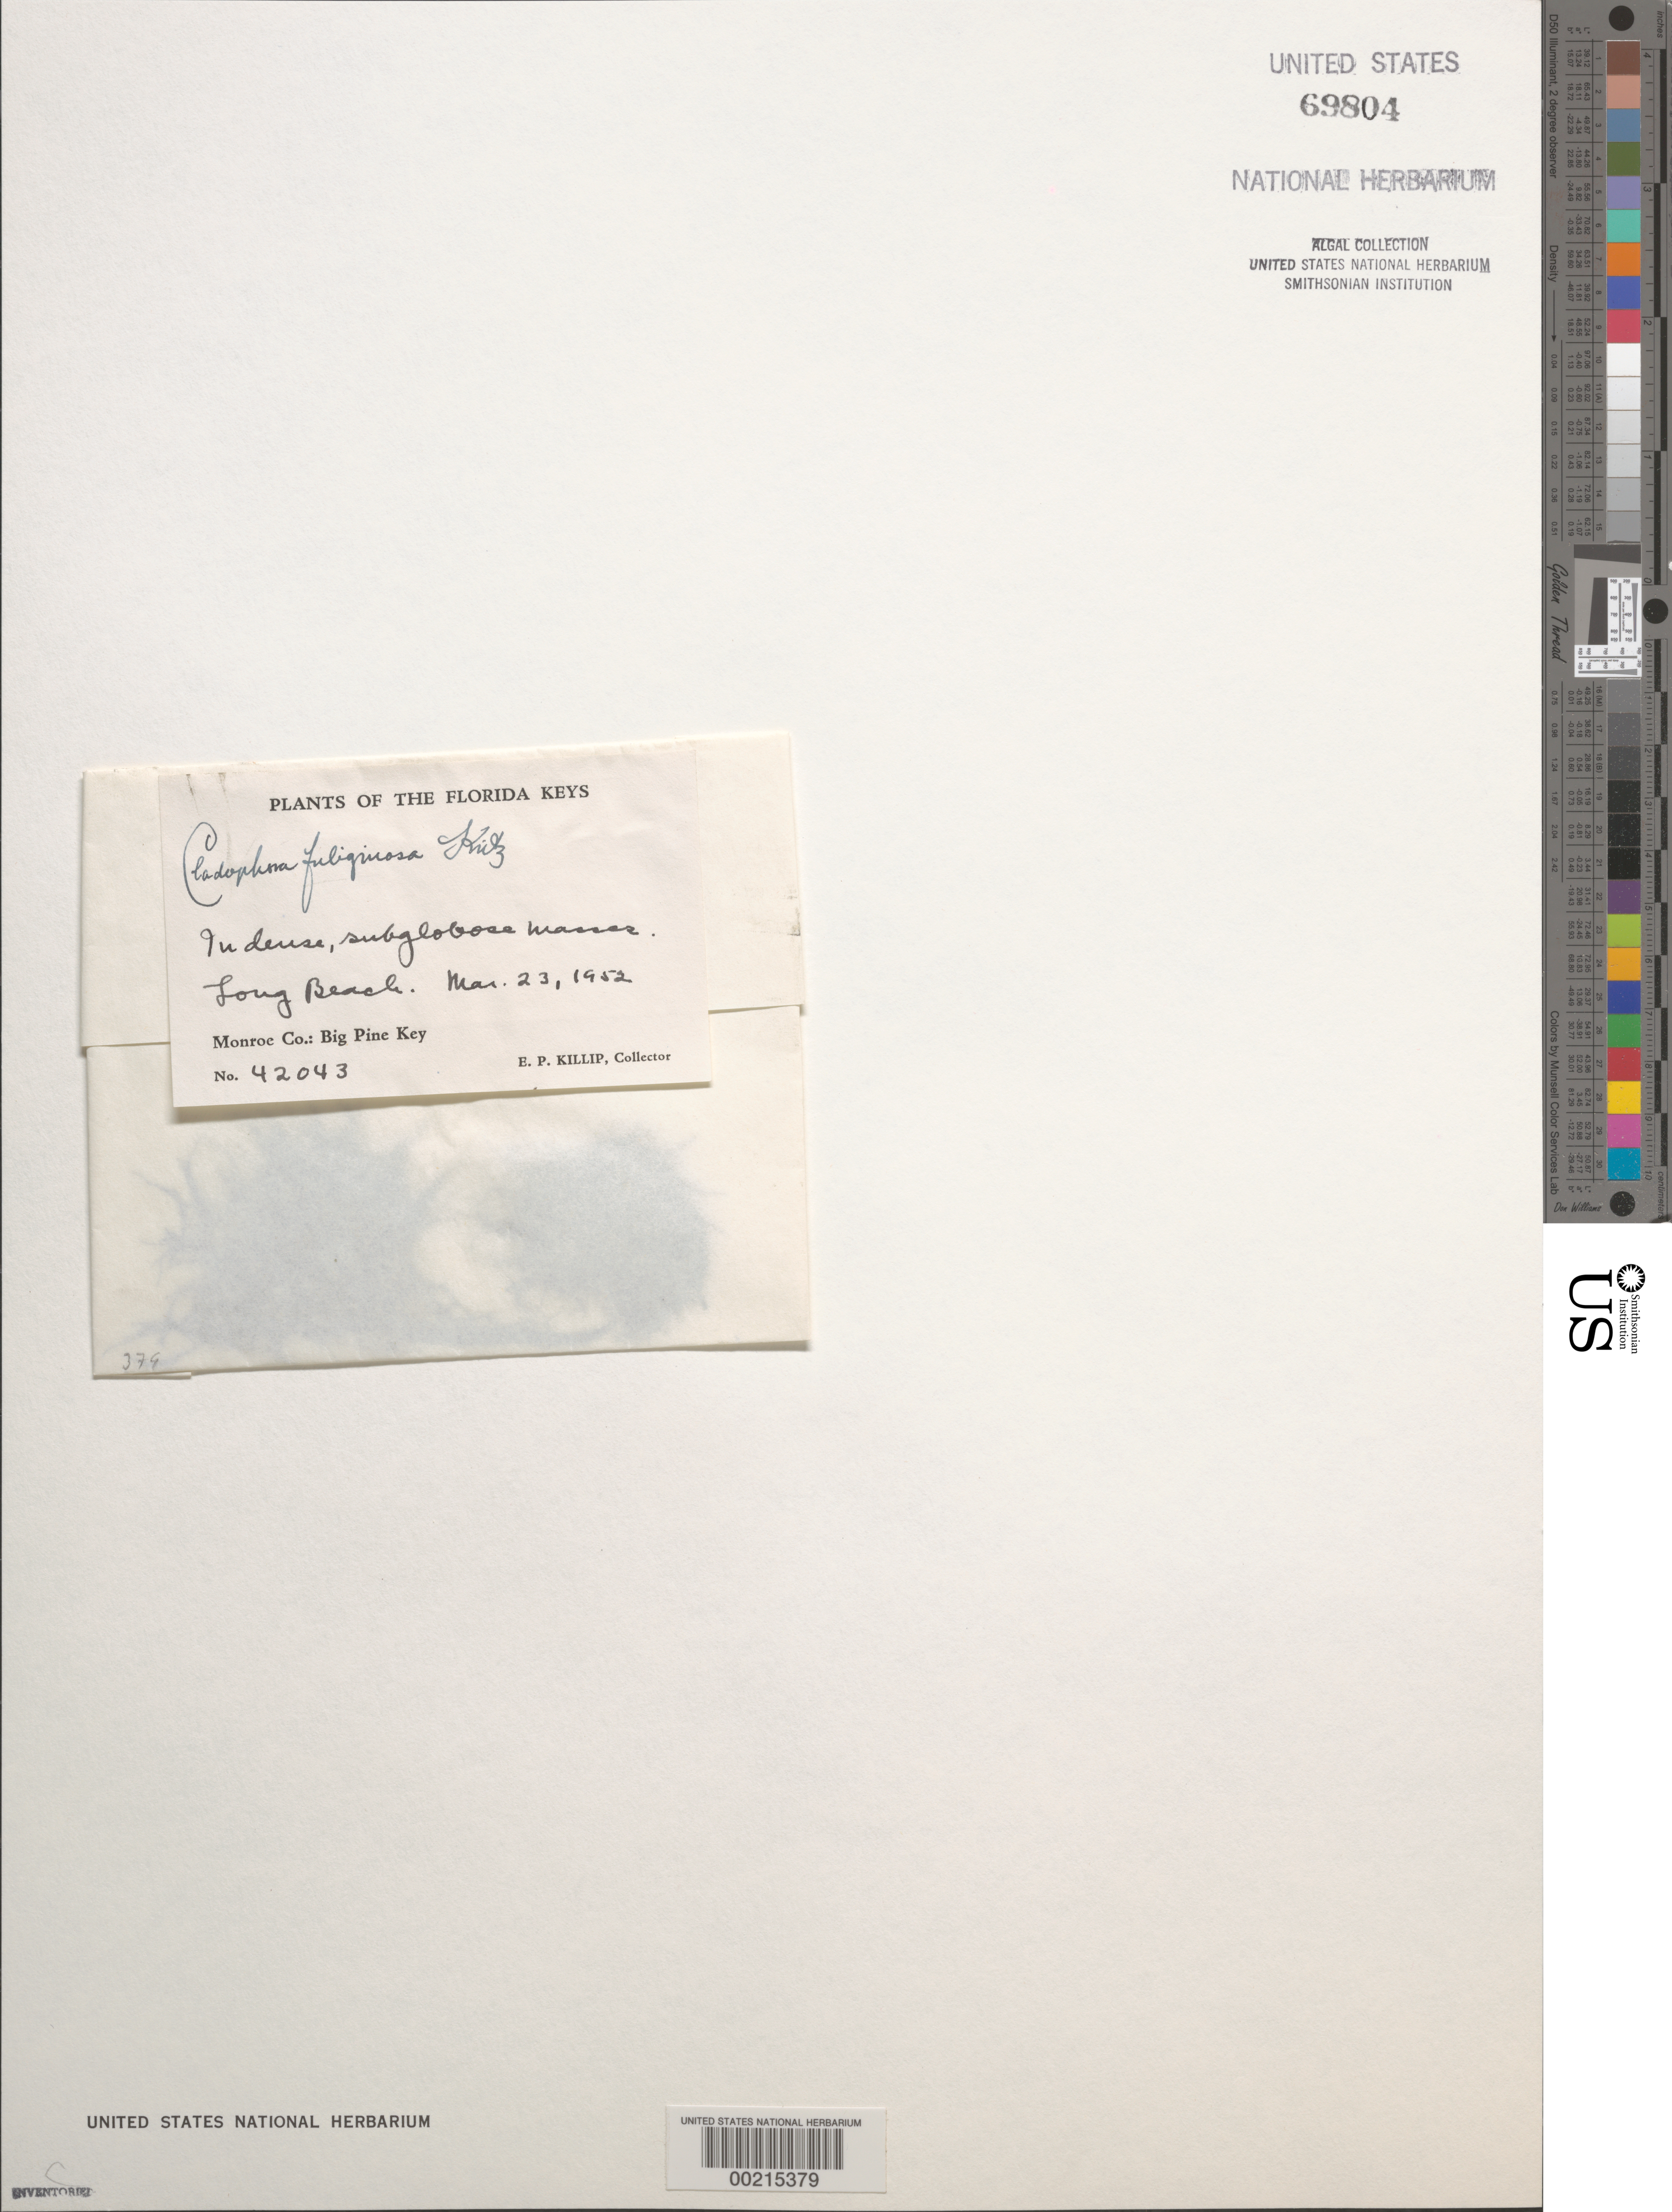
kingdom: Plantae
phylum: Chlorophyta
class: Ulvophyceae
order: Cladophorales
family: Cladophoraceae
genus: Cladophora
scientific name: Cladophora fuliginosa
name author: Kütz.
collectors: E. P. Killip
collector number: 42043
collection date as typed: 23 Mar 1952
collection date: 1952-03-23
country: United States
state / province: Florida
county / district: Monroe County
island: Big Pine Key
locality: Long Beach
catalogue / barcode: US 69804